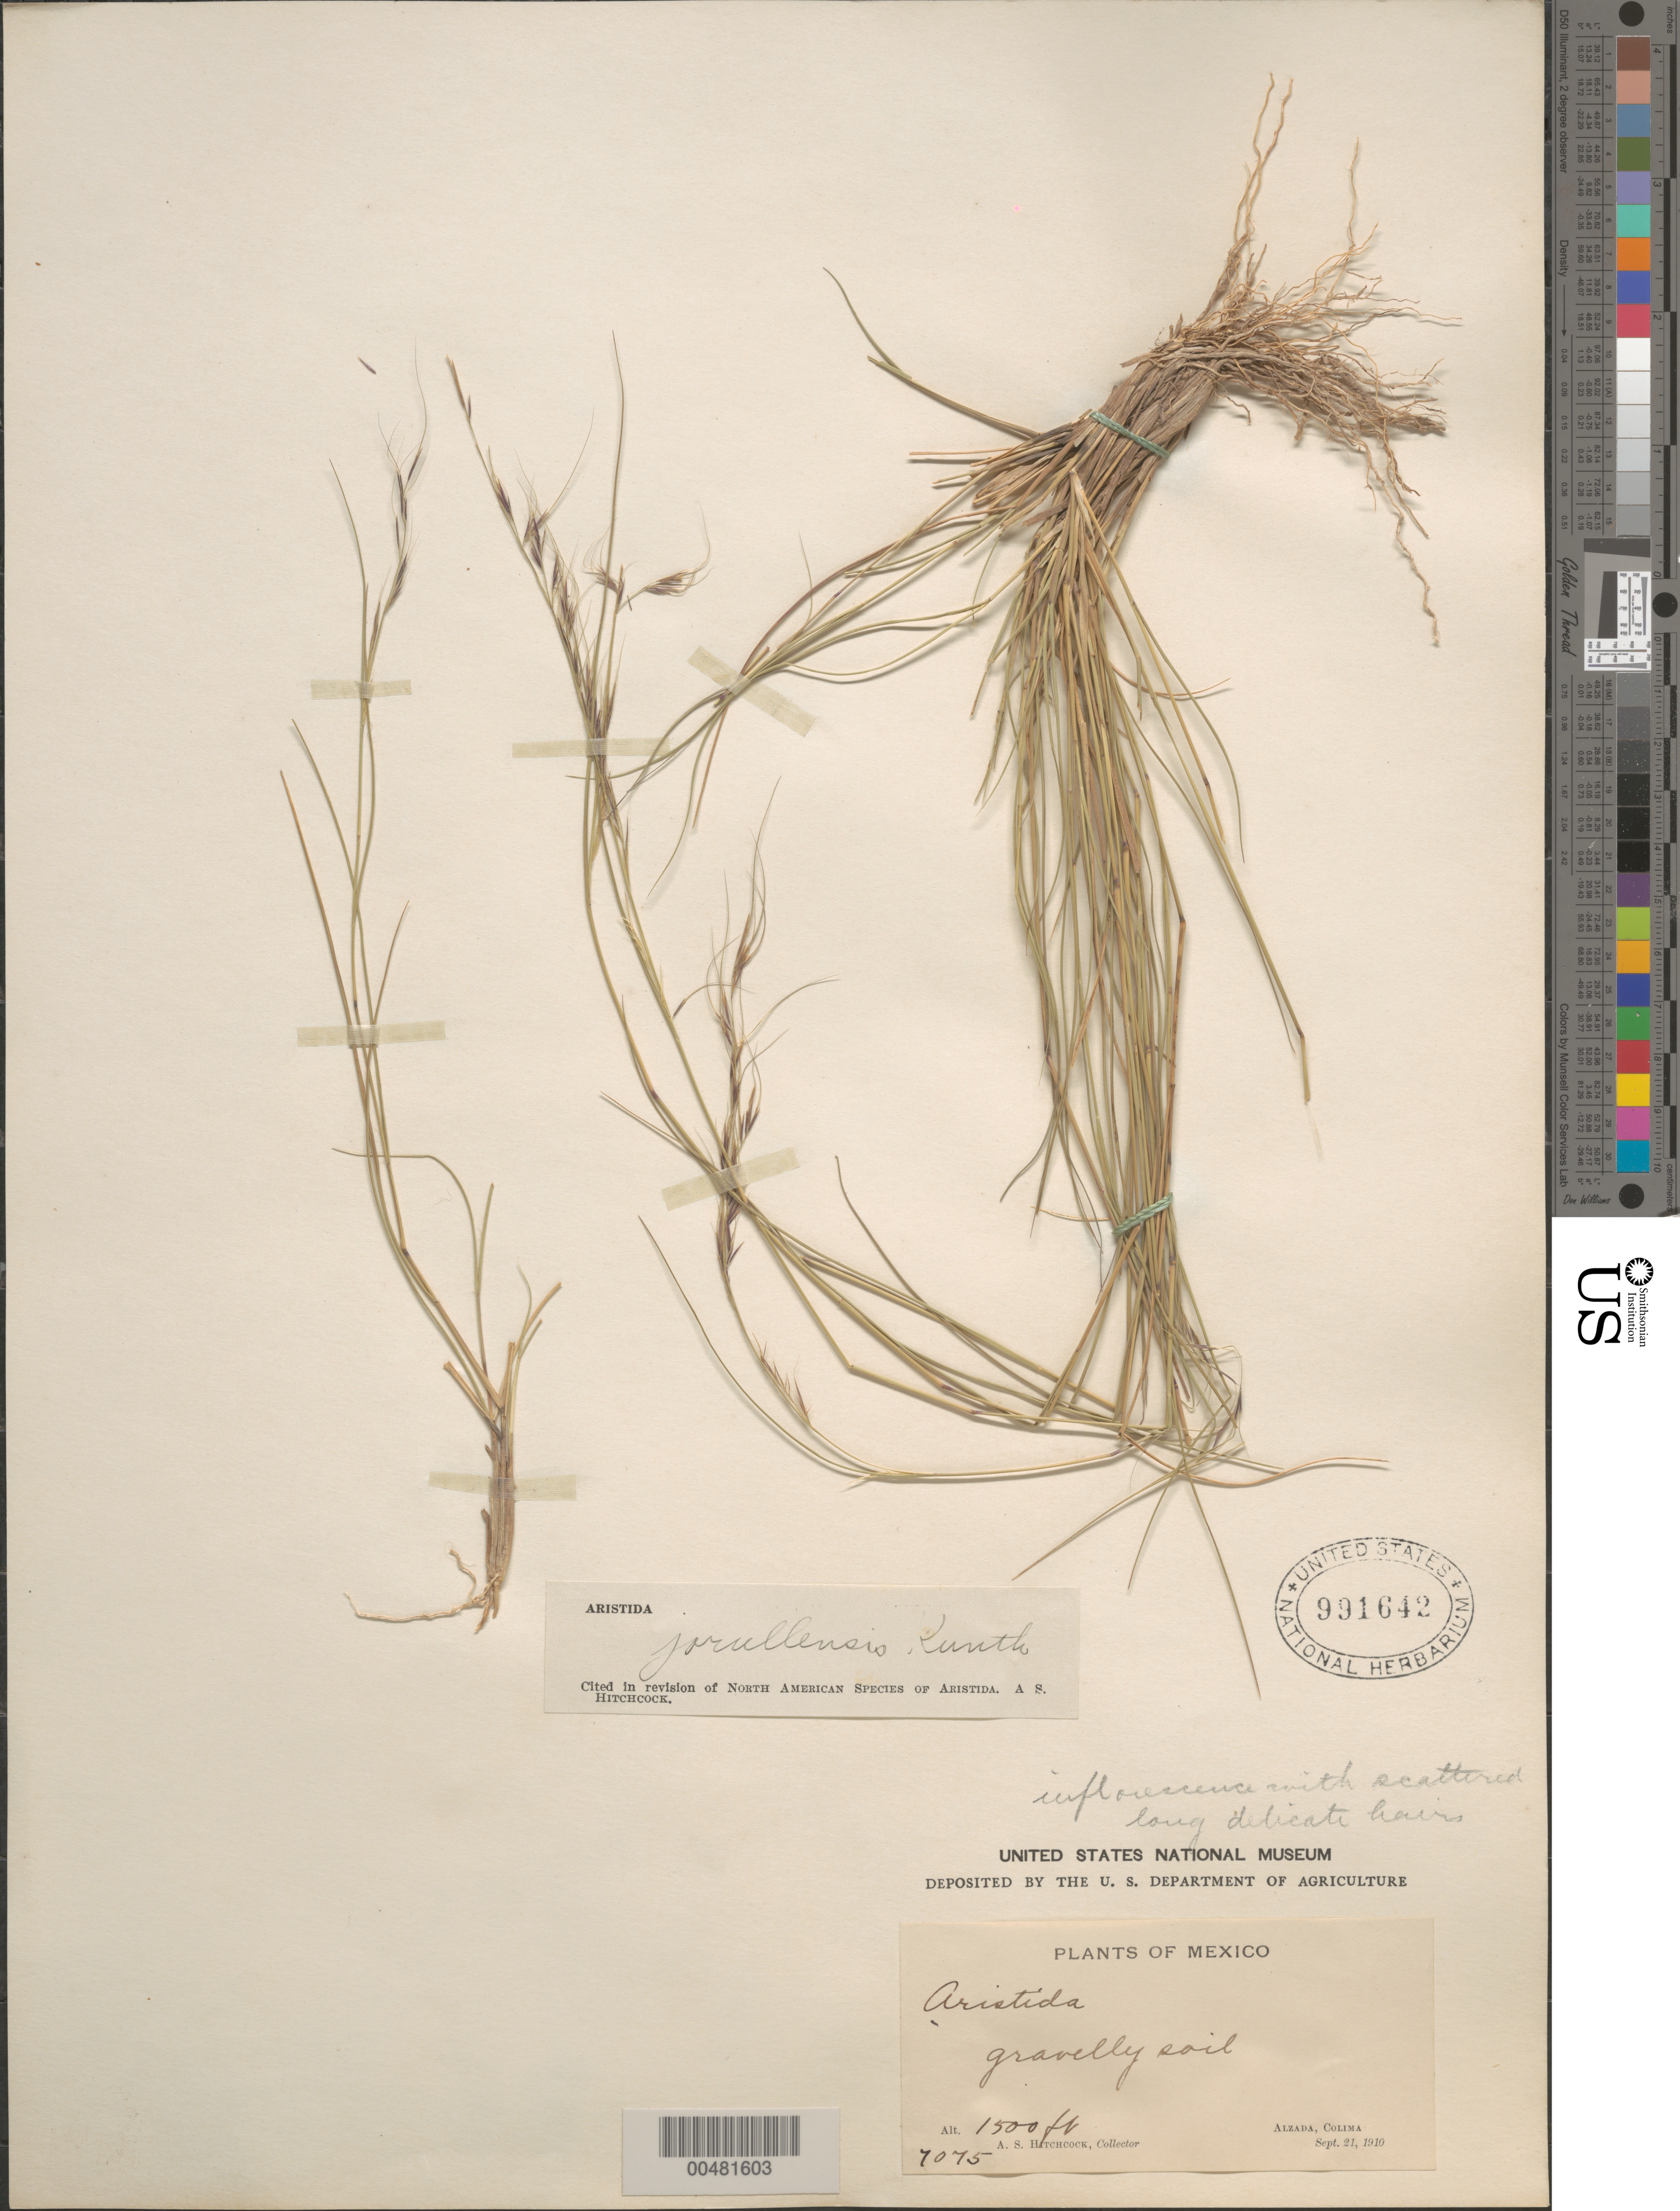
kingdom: Plantae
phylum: Tracheophyta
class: Liliopsida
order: Poales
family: Poaceae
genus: Aristida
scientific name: Aristida jorullensis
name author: Kunth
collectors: A. S. Hitchcock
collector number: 7075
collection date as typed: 21 Sep 1910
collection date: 1910-09-21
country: Mexico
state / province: Colima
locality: Alzada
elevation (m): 457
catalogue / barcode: US 991642